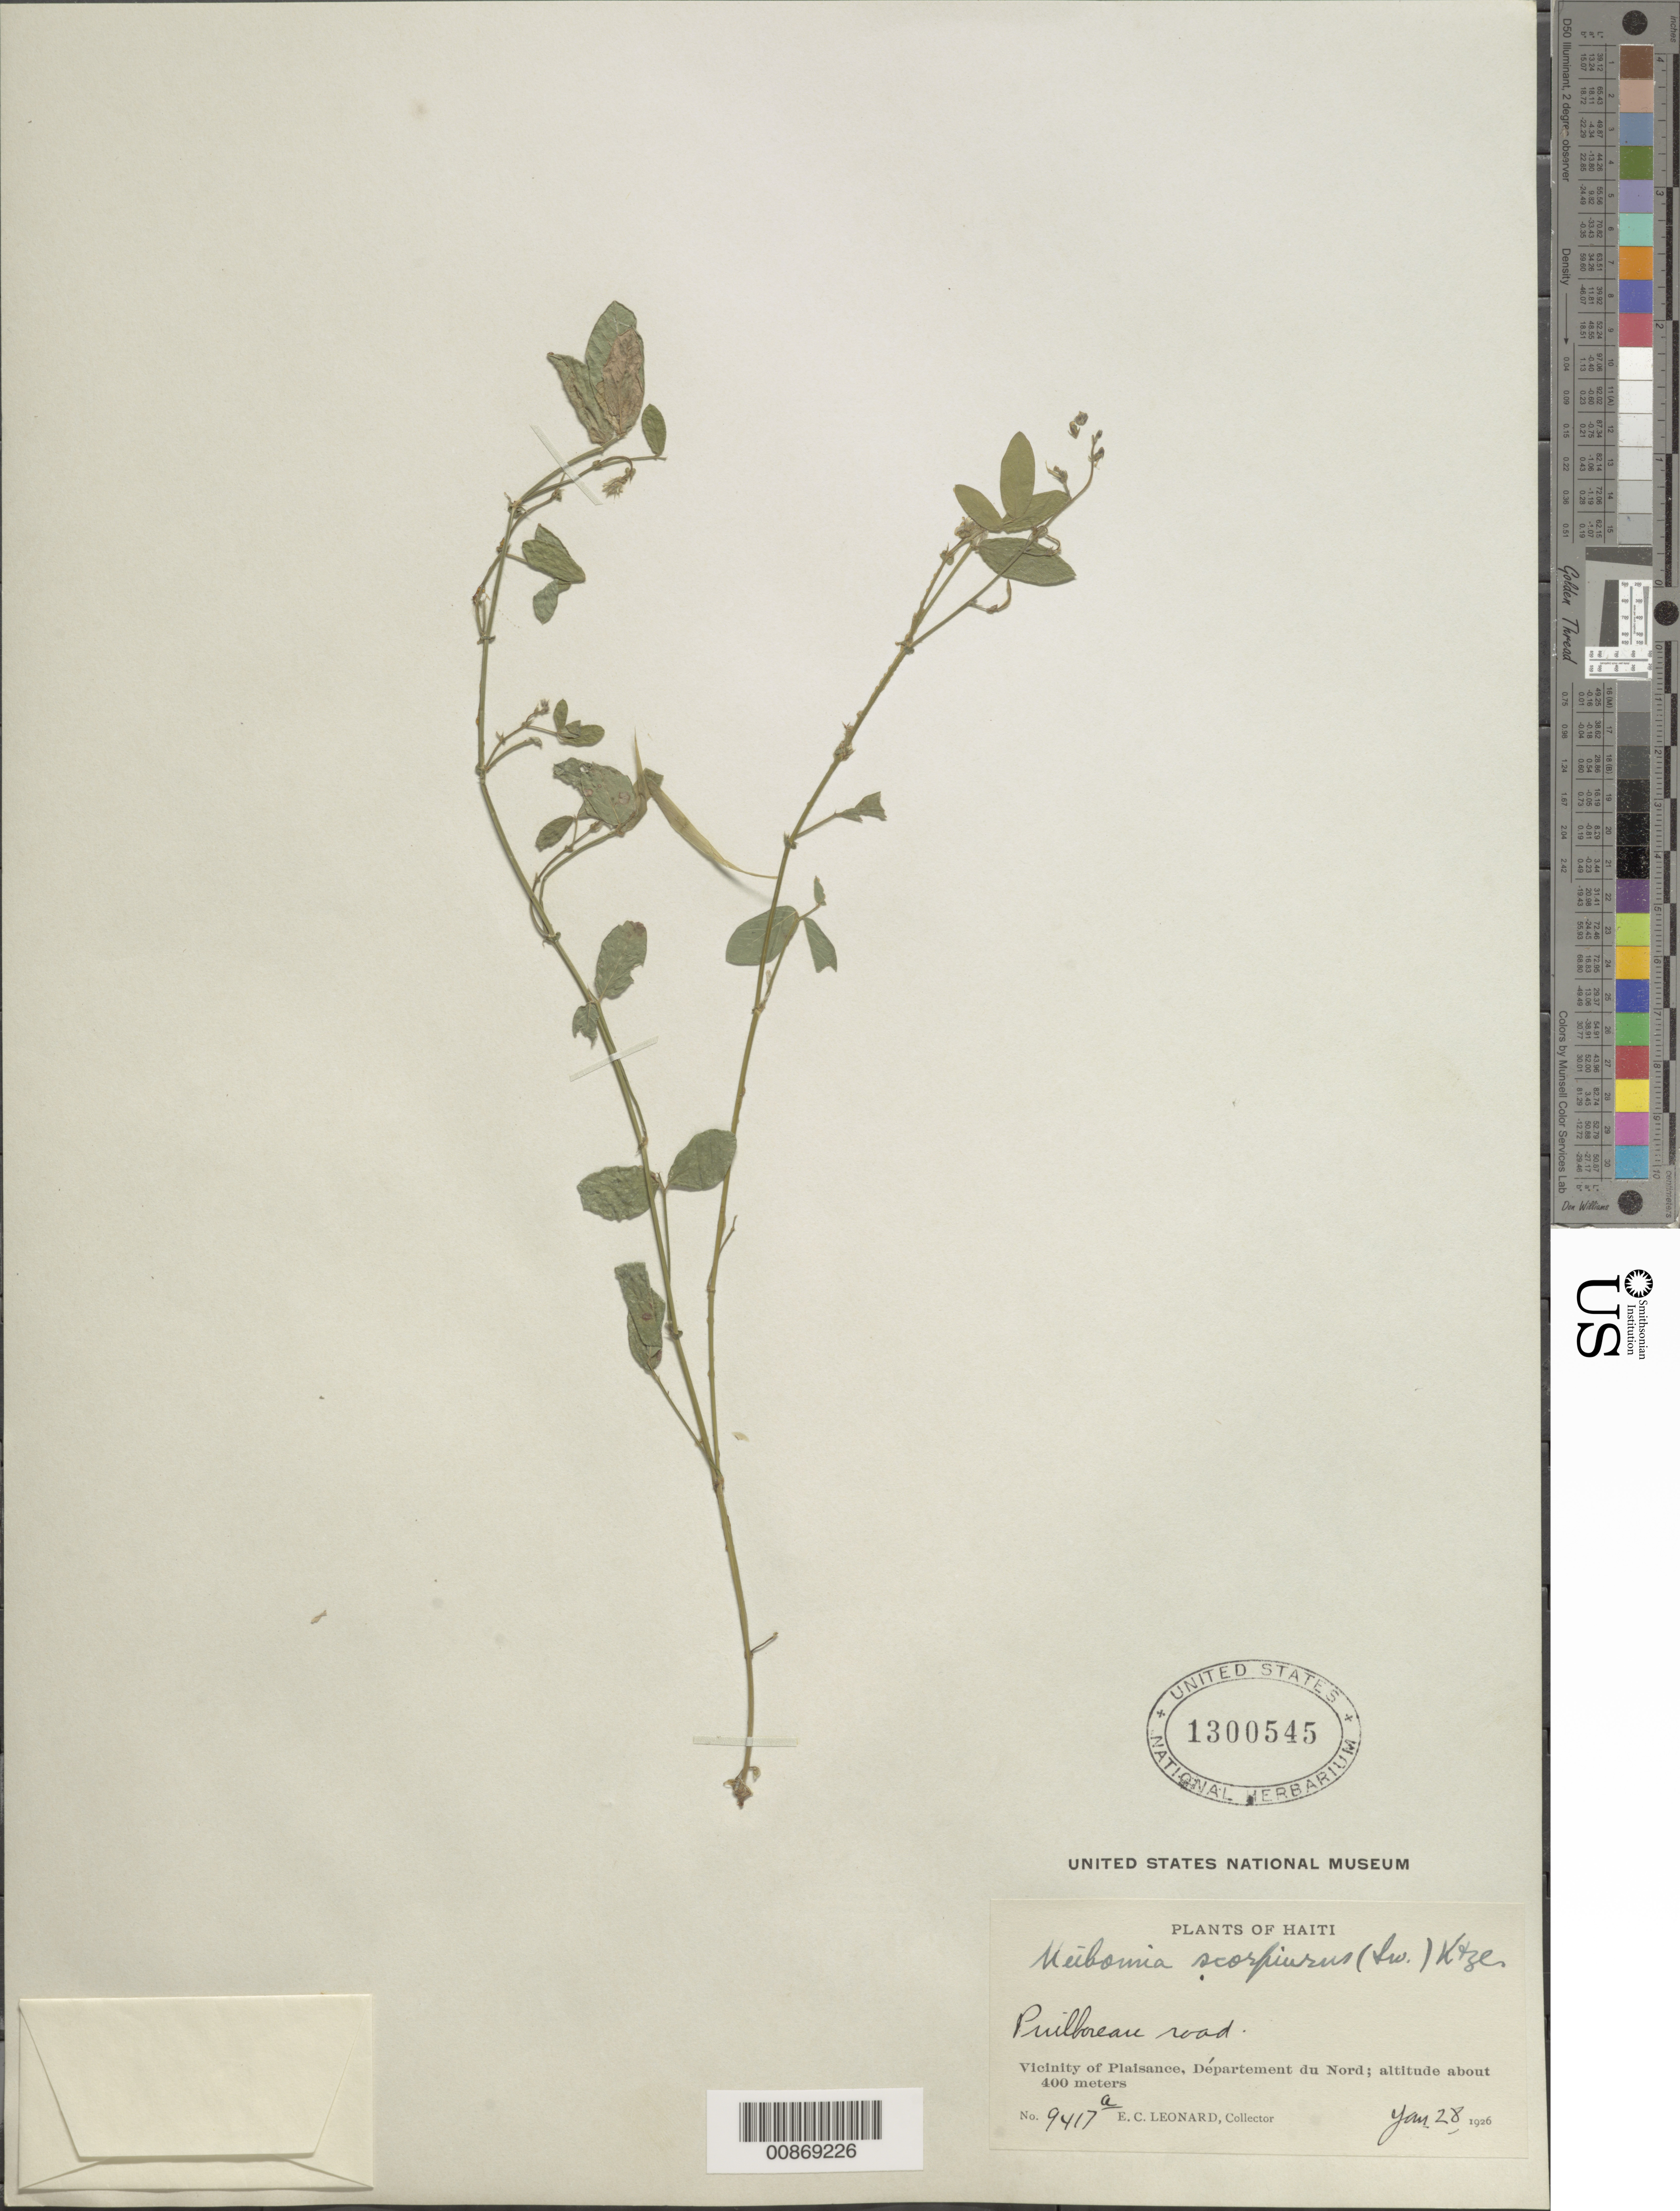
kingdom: Plantae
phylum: Tracheophyta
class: Magnoliopsida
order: Fabales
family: Fabaceae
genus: Desmodium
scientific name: Desmodium scorpiurus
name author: (Sw.) Desv. ex DC.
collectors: E. C. Leonard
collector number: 9417a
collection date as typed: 28 Jan 1926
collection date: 1926-01-28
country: Haiti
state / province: Nord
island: Hispaniola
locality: Vicinity of Plaisance. Puilboreau road.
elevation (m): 400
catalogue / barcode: US 1300545